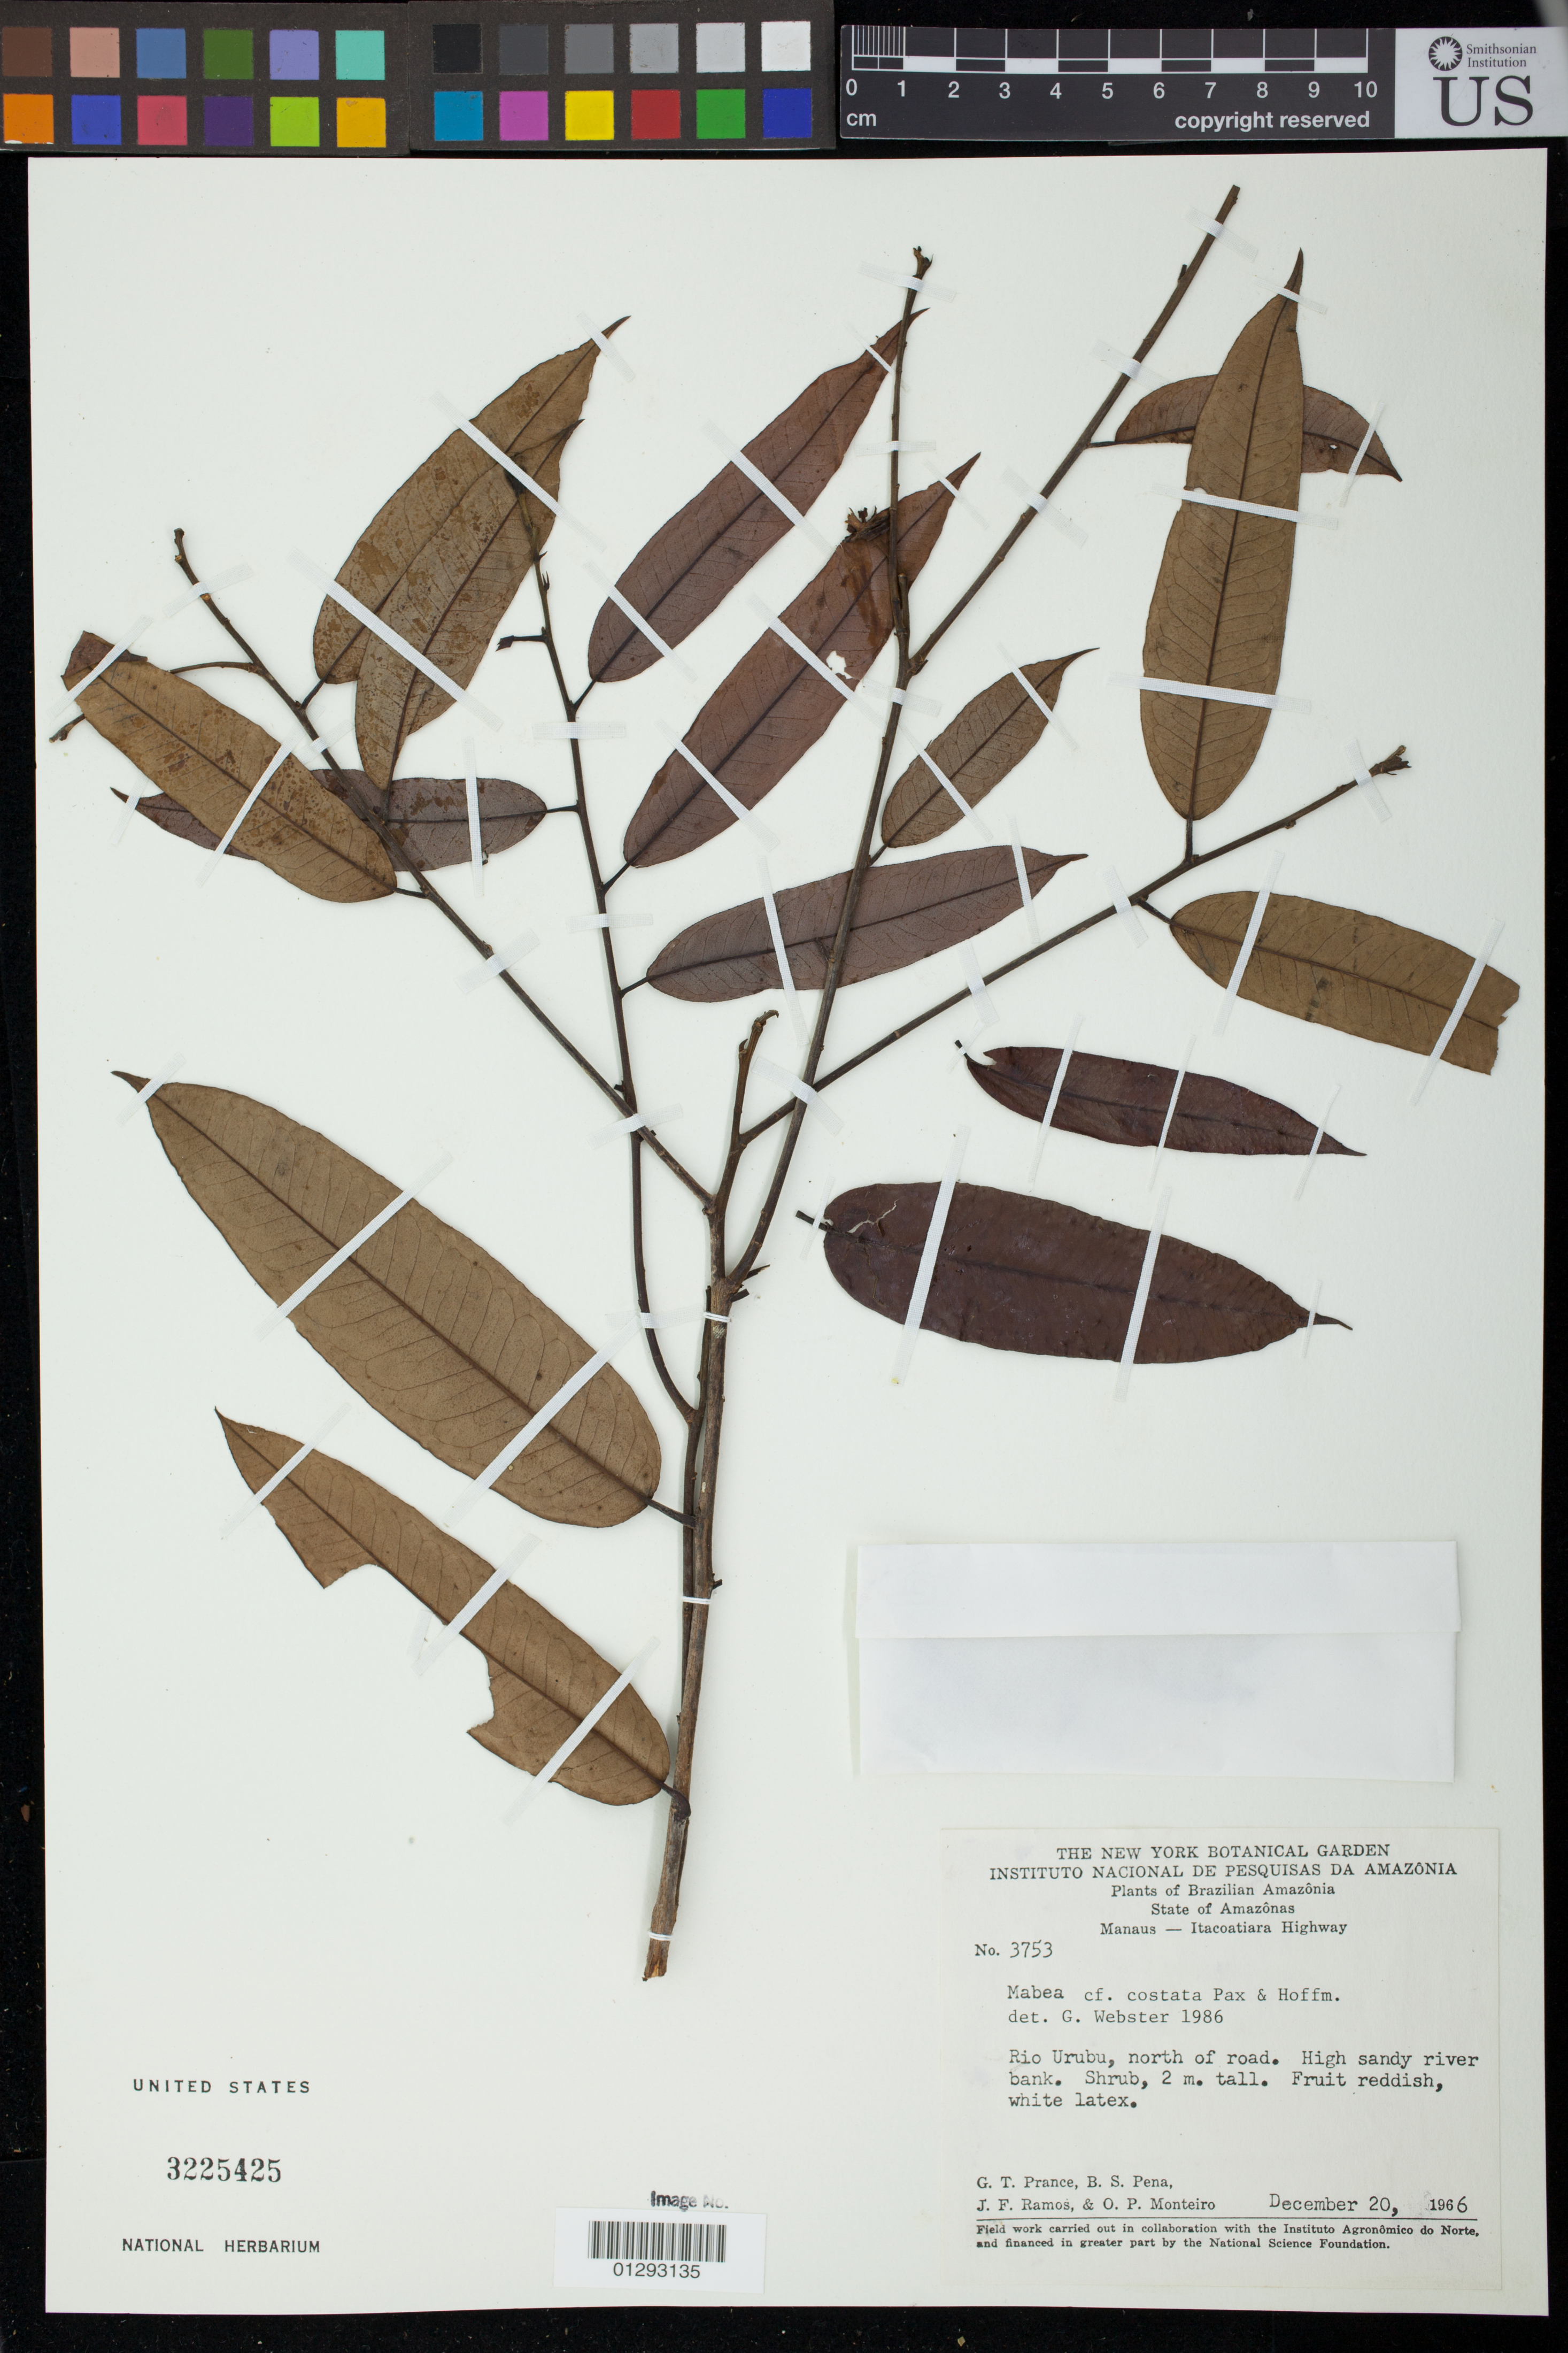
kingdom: Plantae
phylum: Tracheophyta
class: Magnoliopsida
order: Malpighiales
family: Euphorbiaceae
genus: Mabea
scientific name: Mabea costata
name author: Pax & K. Hoffm.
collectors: G. T. Prance, B. S. Pena, J. F. Ramos & O. P. Monteiro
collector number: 3753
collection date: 1966-12-20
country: Brazil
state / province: Amazonas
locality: State of Amazonas - Itacoatiara Highway. Rio Urubu, north of road.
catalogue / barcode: US 3225425